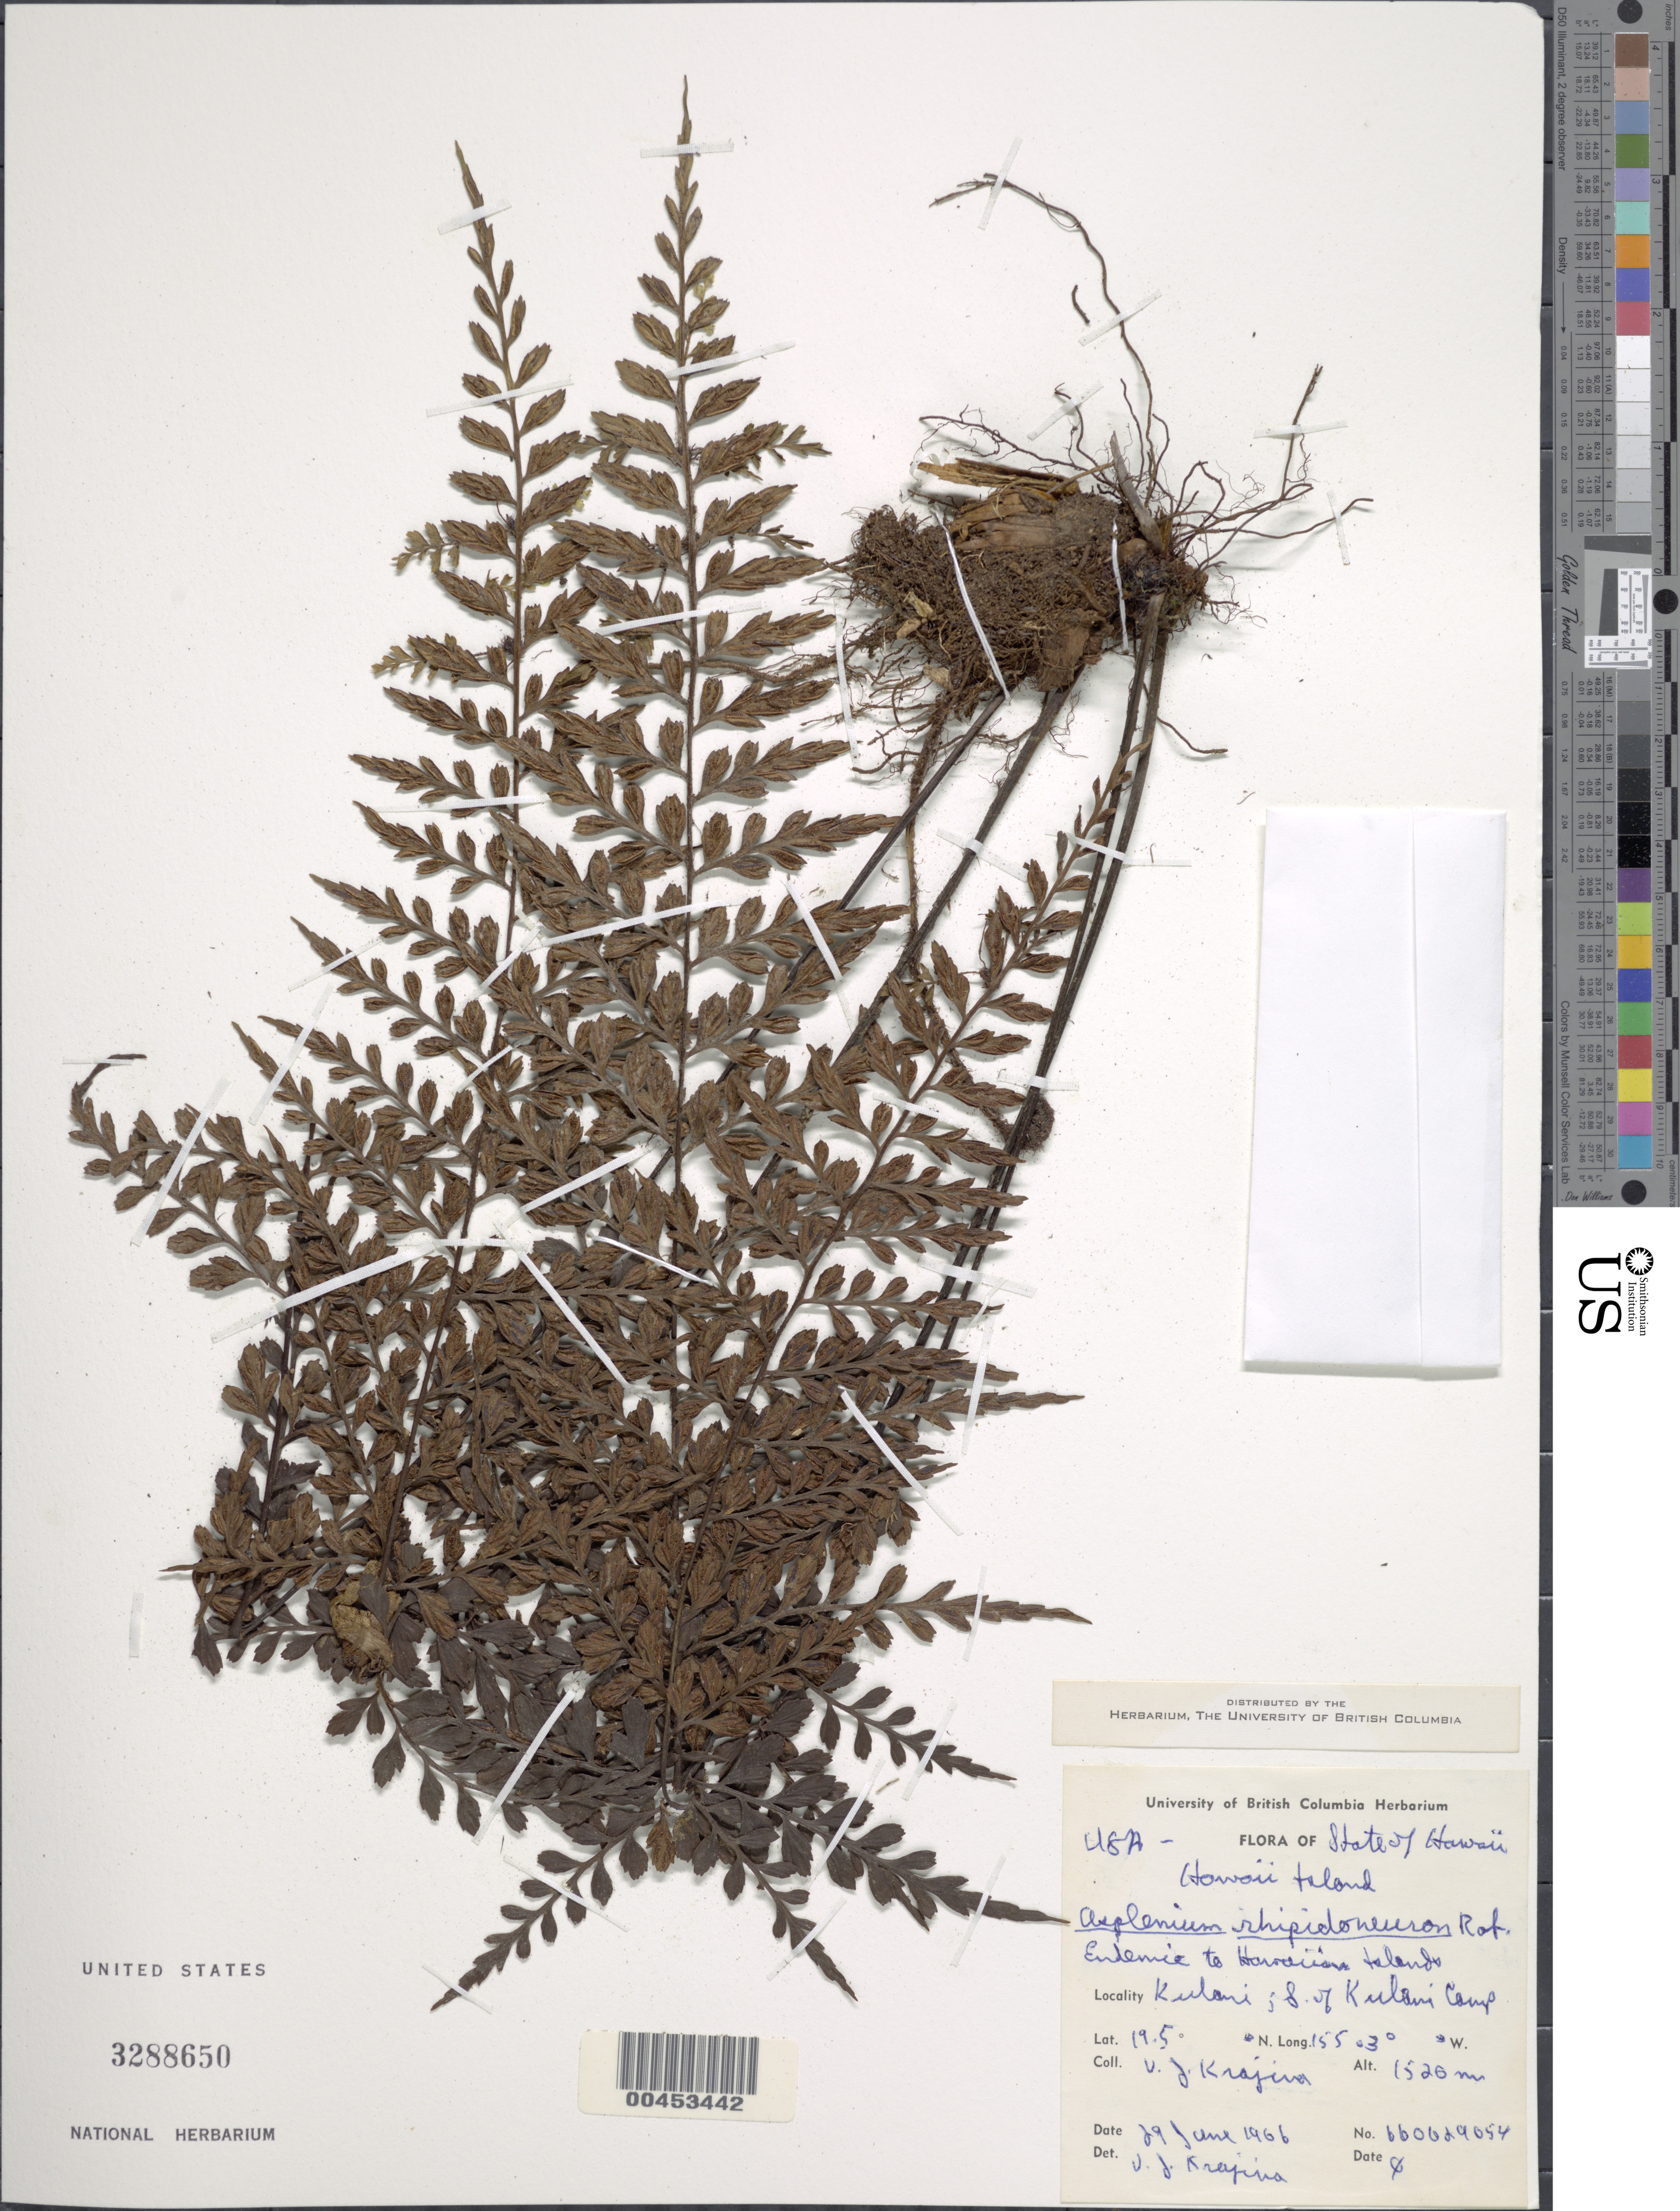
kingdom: Plantae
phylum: Tracheophyta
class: Polypodiopsida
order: Polypodiales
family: Aspleniaceae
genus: Asplenium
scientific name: Asplenium aethiopicum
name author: (Burm. f.) Bech.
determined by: Wagner, W. L., (BOT), Smithsonian Institution - National Museum of Natural History (UNITED STATES)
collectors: V. Krajina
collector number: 660629054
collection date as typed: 29 Jun 1966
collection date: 1966-06-29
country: United States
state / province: Hawaii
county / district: Hawaii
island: Hawaii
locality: Kulani, S of Kulani Camp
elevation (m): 1526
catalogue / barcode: US 3288650